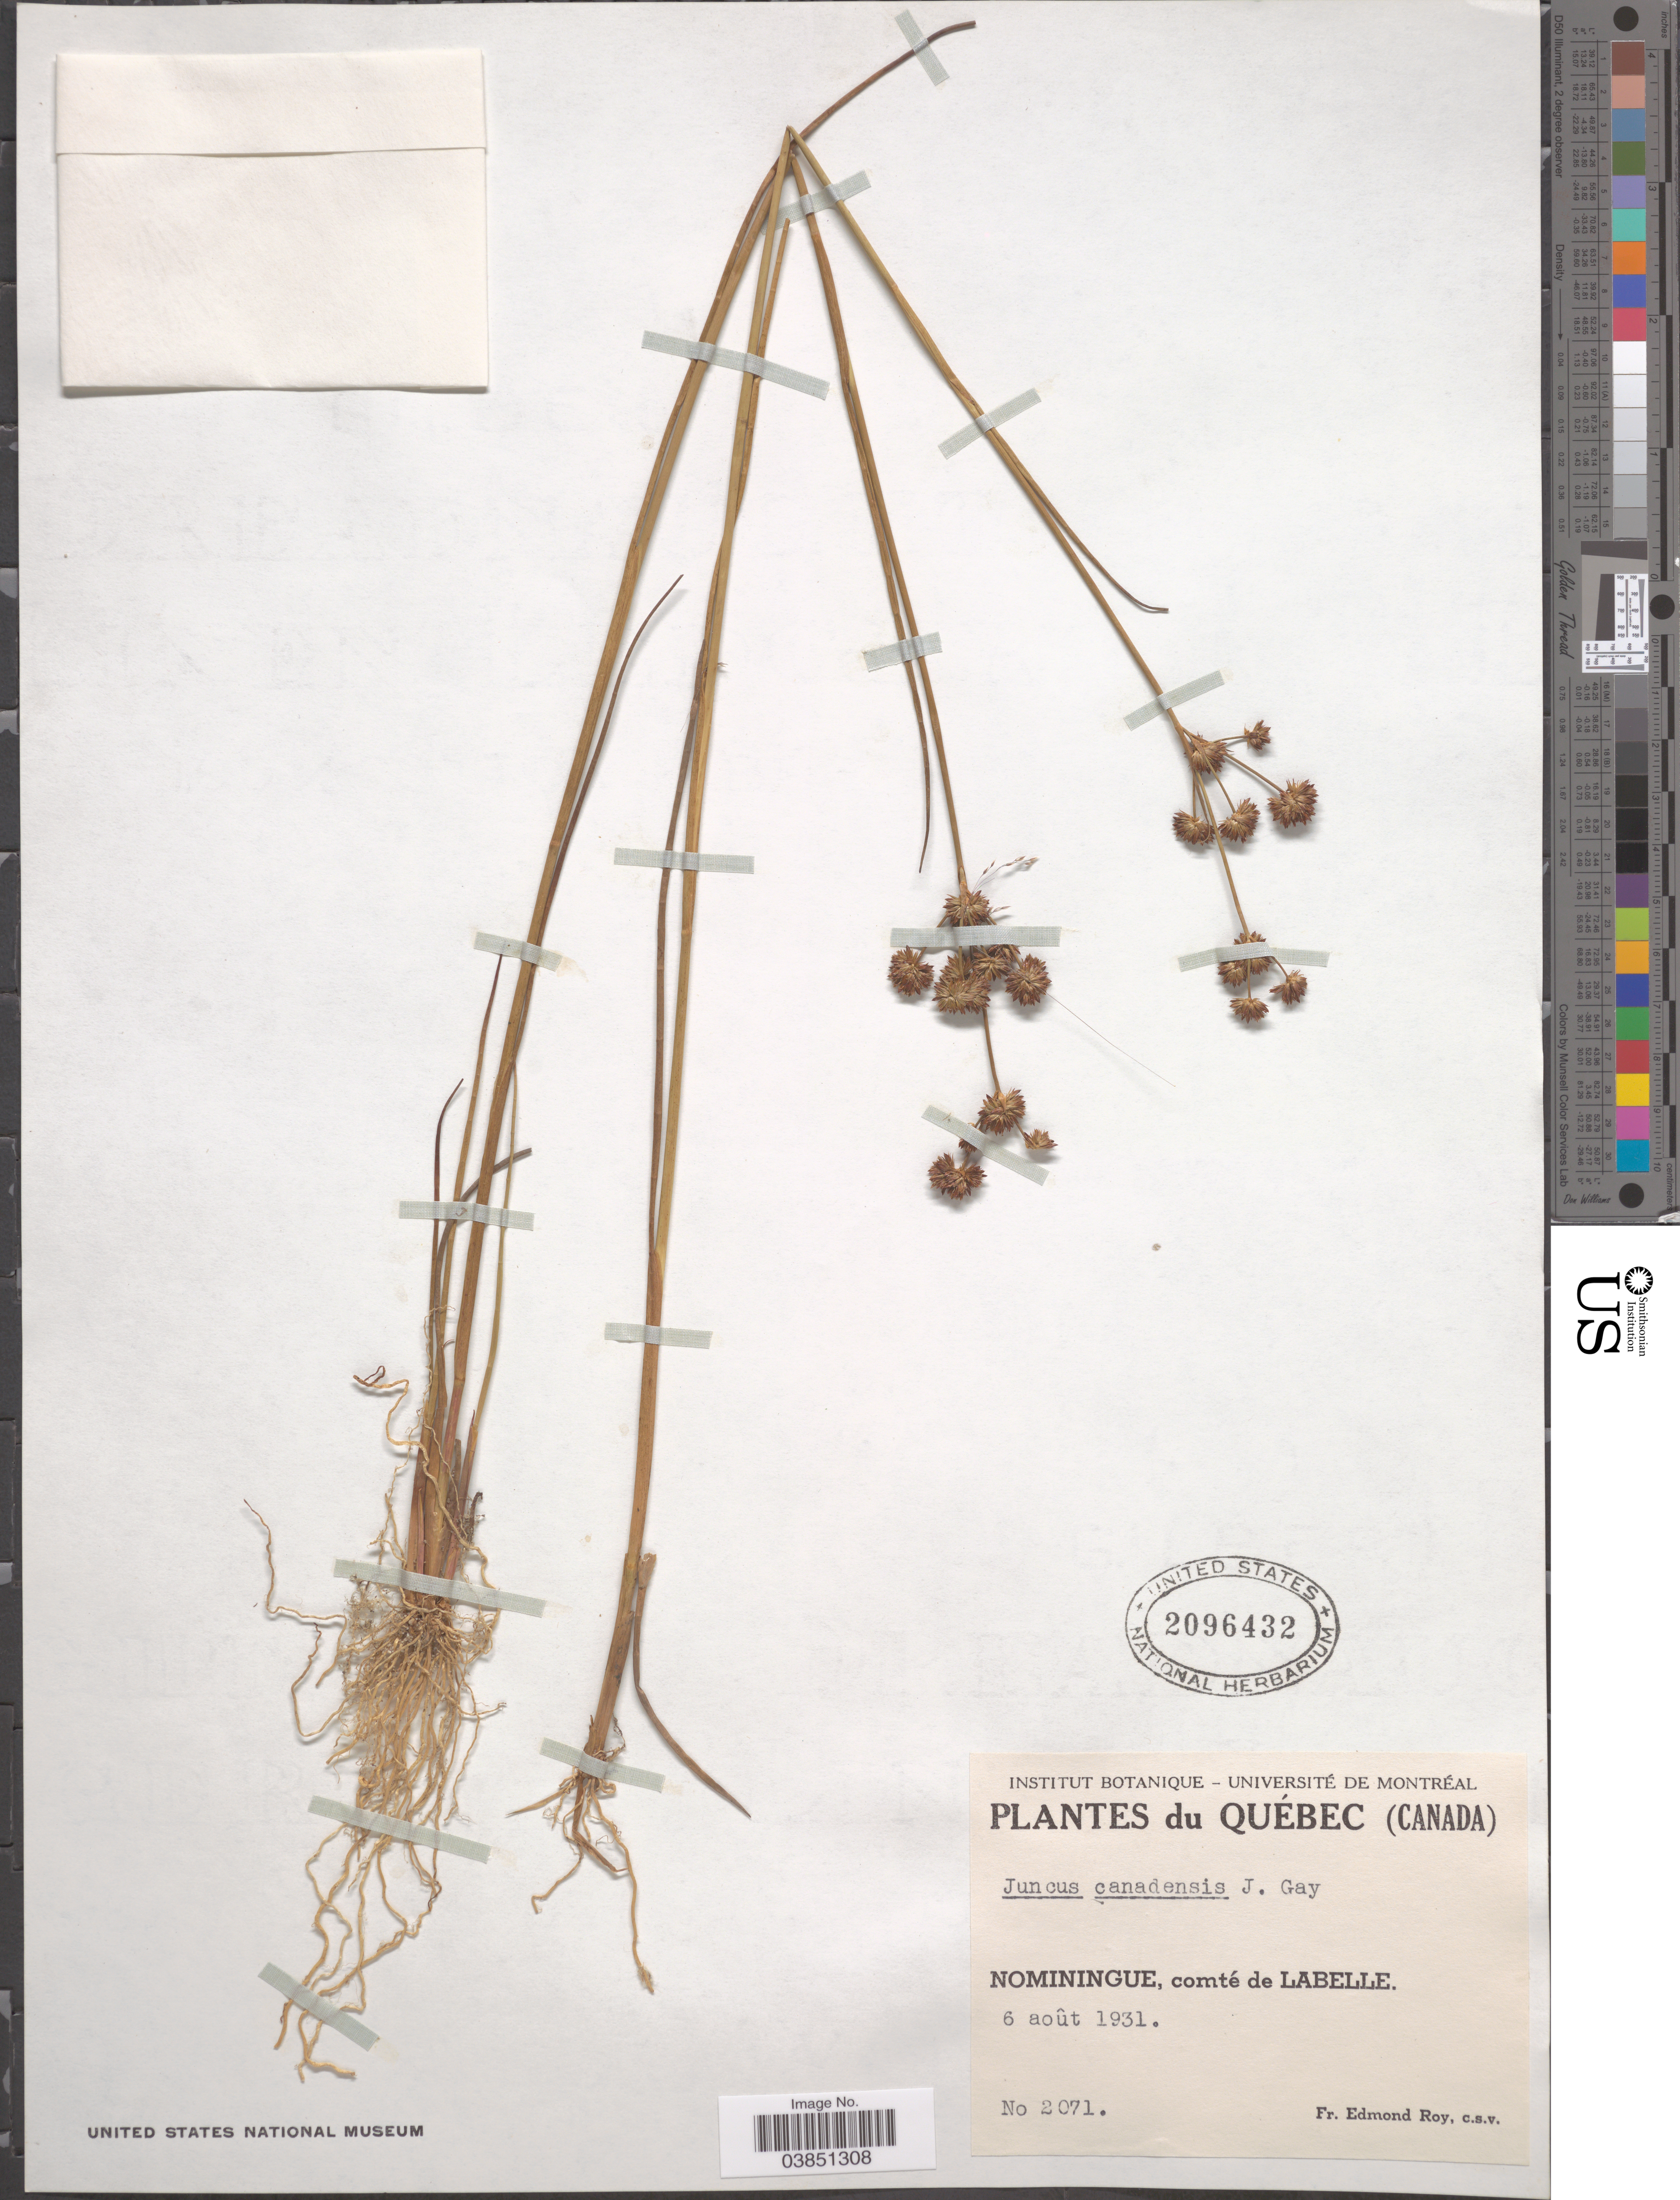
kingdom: Plantae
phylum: Tracheophyta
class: Liliopsida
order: Poales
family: Juncaceae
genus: Juncus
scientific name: Juncus canadensis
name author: J. Gay ex Laharpe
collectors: E. Roy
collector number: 2071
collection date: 1931-08-06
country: Canada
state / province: Quebec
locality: Nominigue, comté de Labelle.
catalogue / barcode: US 2096432